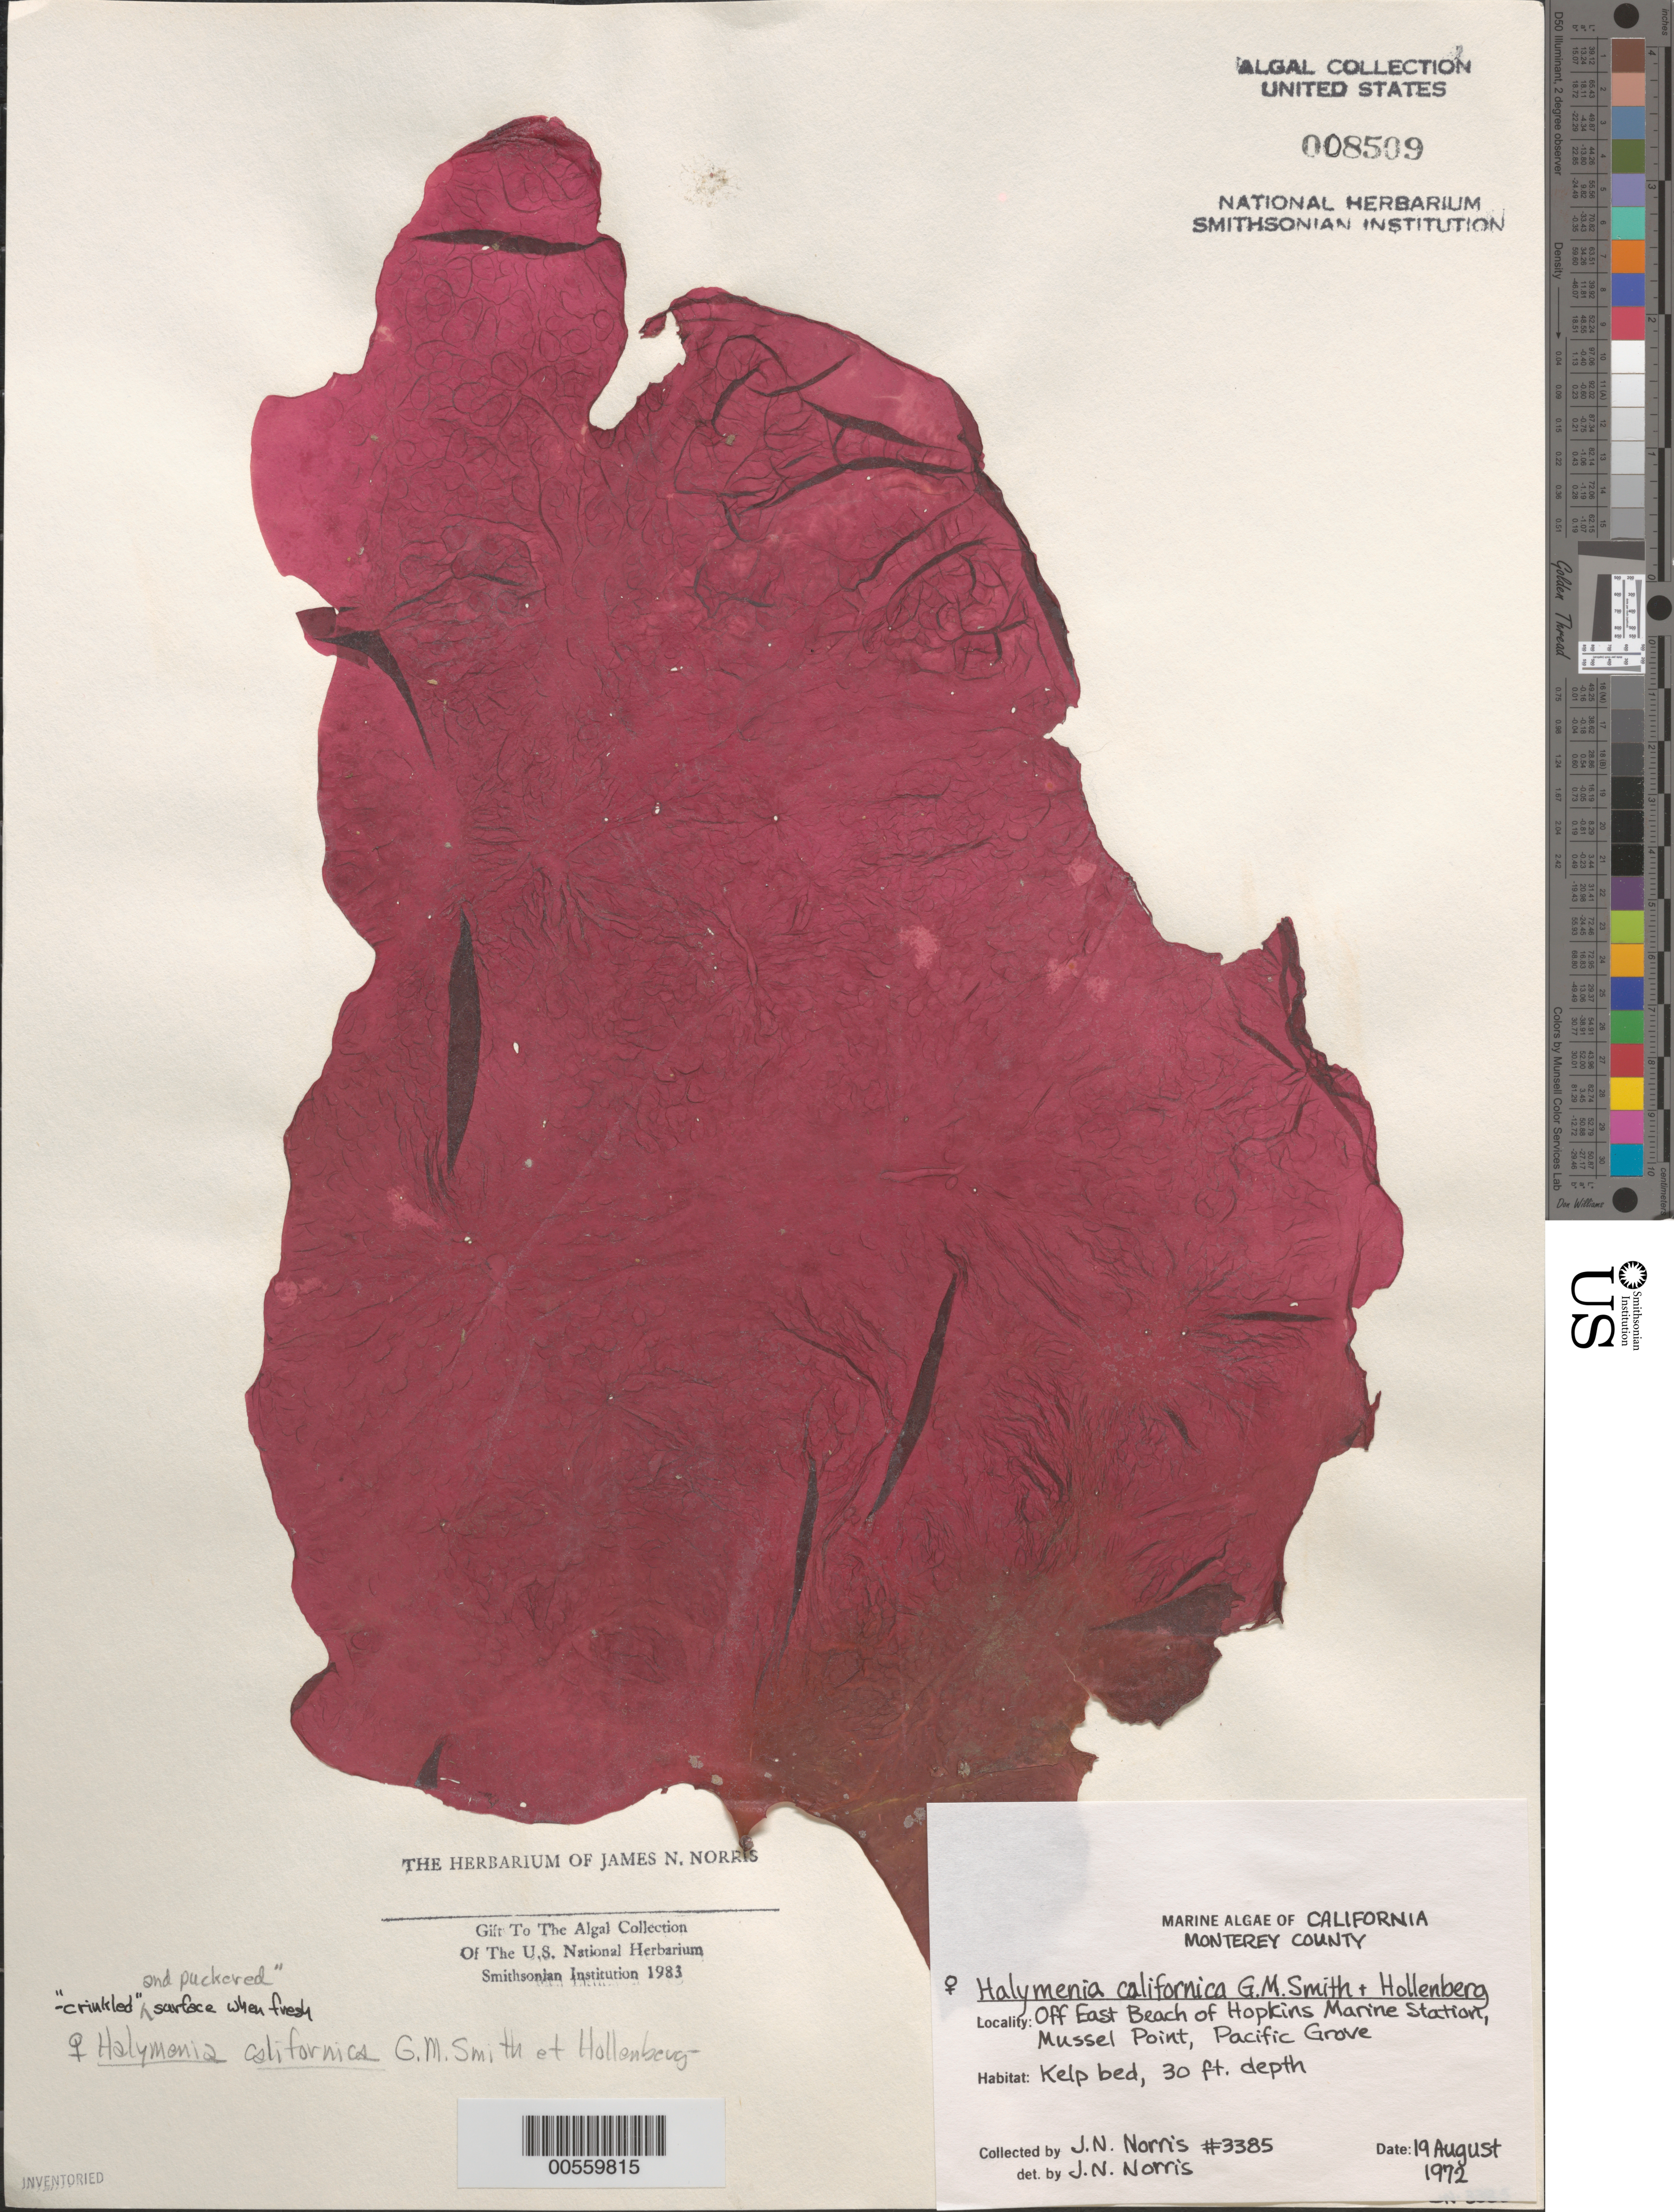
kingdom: Plantae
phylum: Rhodophyta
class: Florideophyceae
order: Halymeniales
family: Halymeniaceae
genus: Halymenia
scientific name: Halymenia californica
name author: G.M. Sm. & Hollenb.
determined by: Norris, James N.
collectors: J. N. Norris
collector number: JN-3385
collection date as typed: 19 Aug 1972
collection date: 1972-08-19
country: United States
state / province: California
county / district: Monterey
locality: Pacific Grove, off East Beach of Hopkins Marine Station, Mussel Point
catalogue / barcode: US 8509